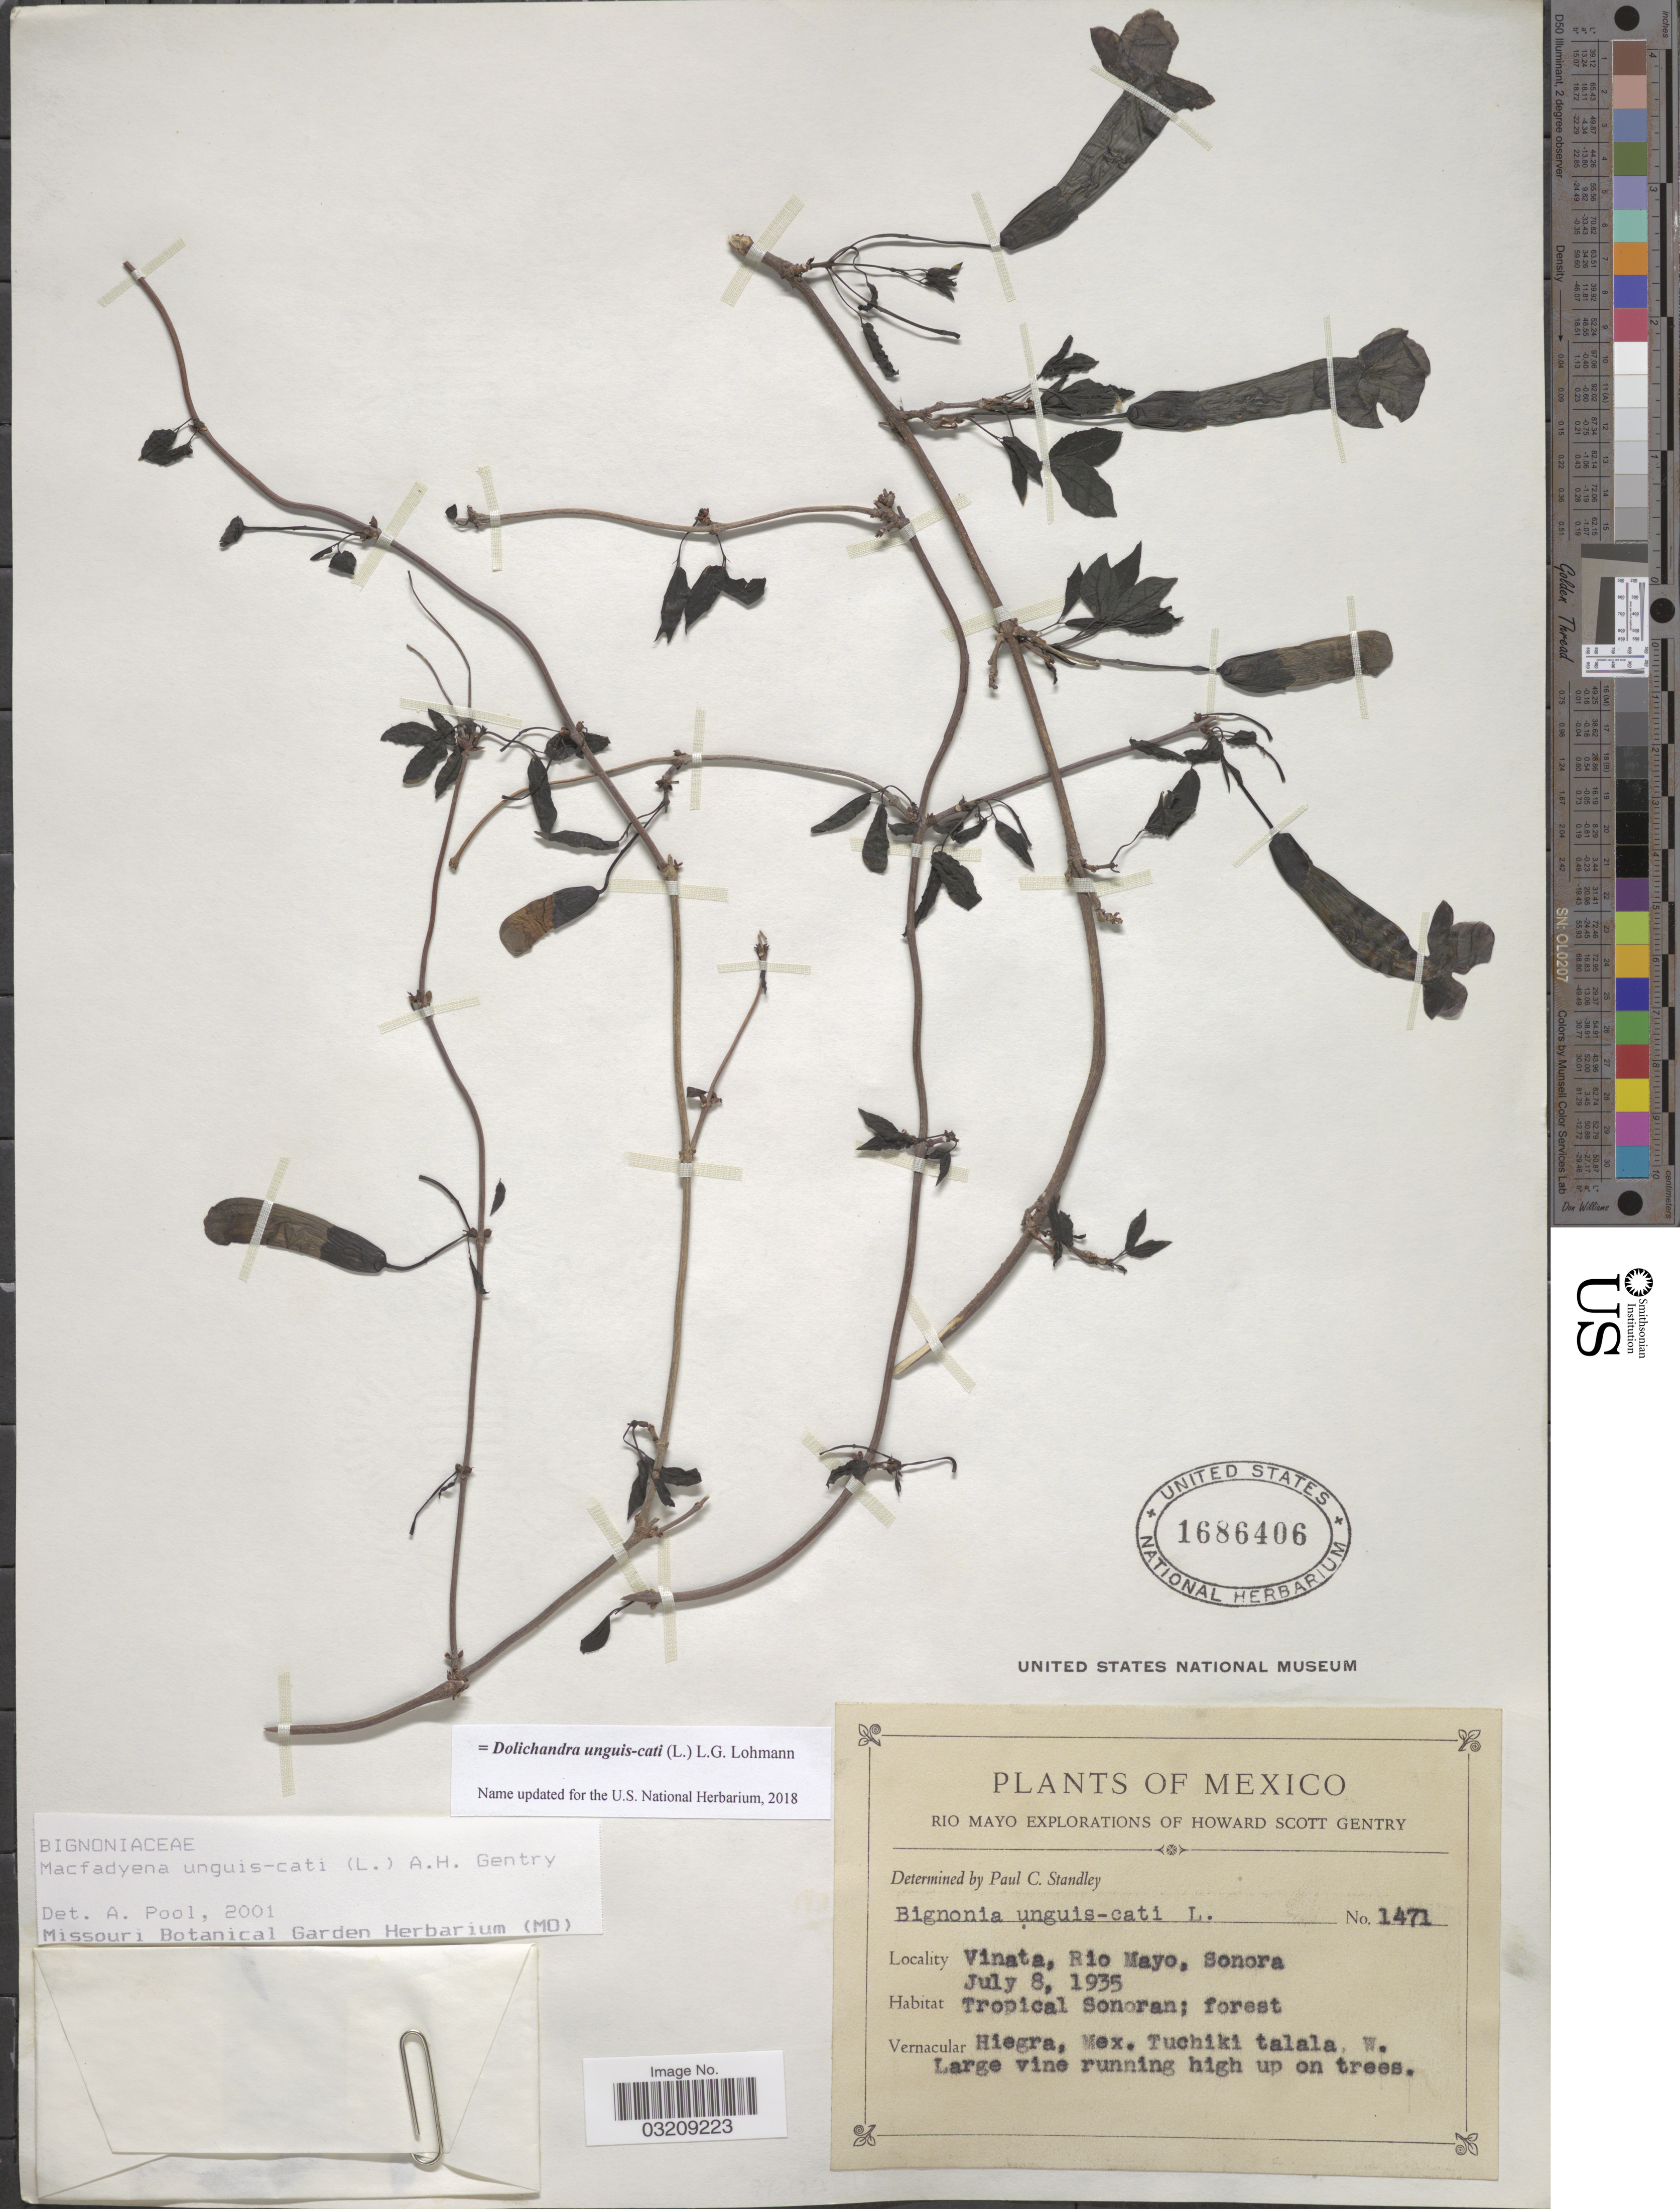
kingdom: Plantae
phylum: Tracheophyta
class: Magnoliopsida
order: Lamiales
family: Bignoniaceae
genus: Dolichandra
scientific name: Dolichandra unguis-cati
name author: (L.) L.G. Lohmann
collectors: H. S. Gentry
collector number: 1471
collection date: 1935-07-08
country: Mexico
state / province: Sonora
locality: Vinata, Rio Mayo. Tropical Sonoran.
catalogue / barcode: US 1686406